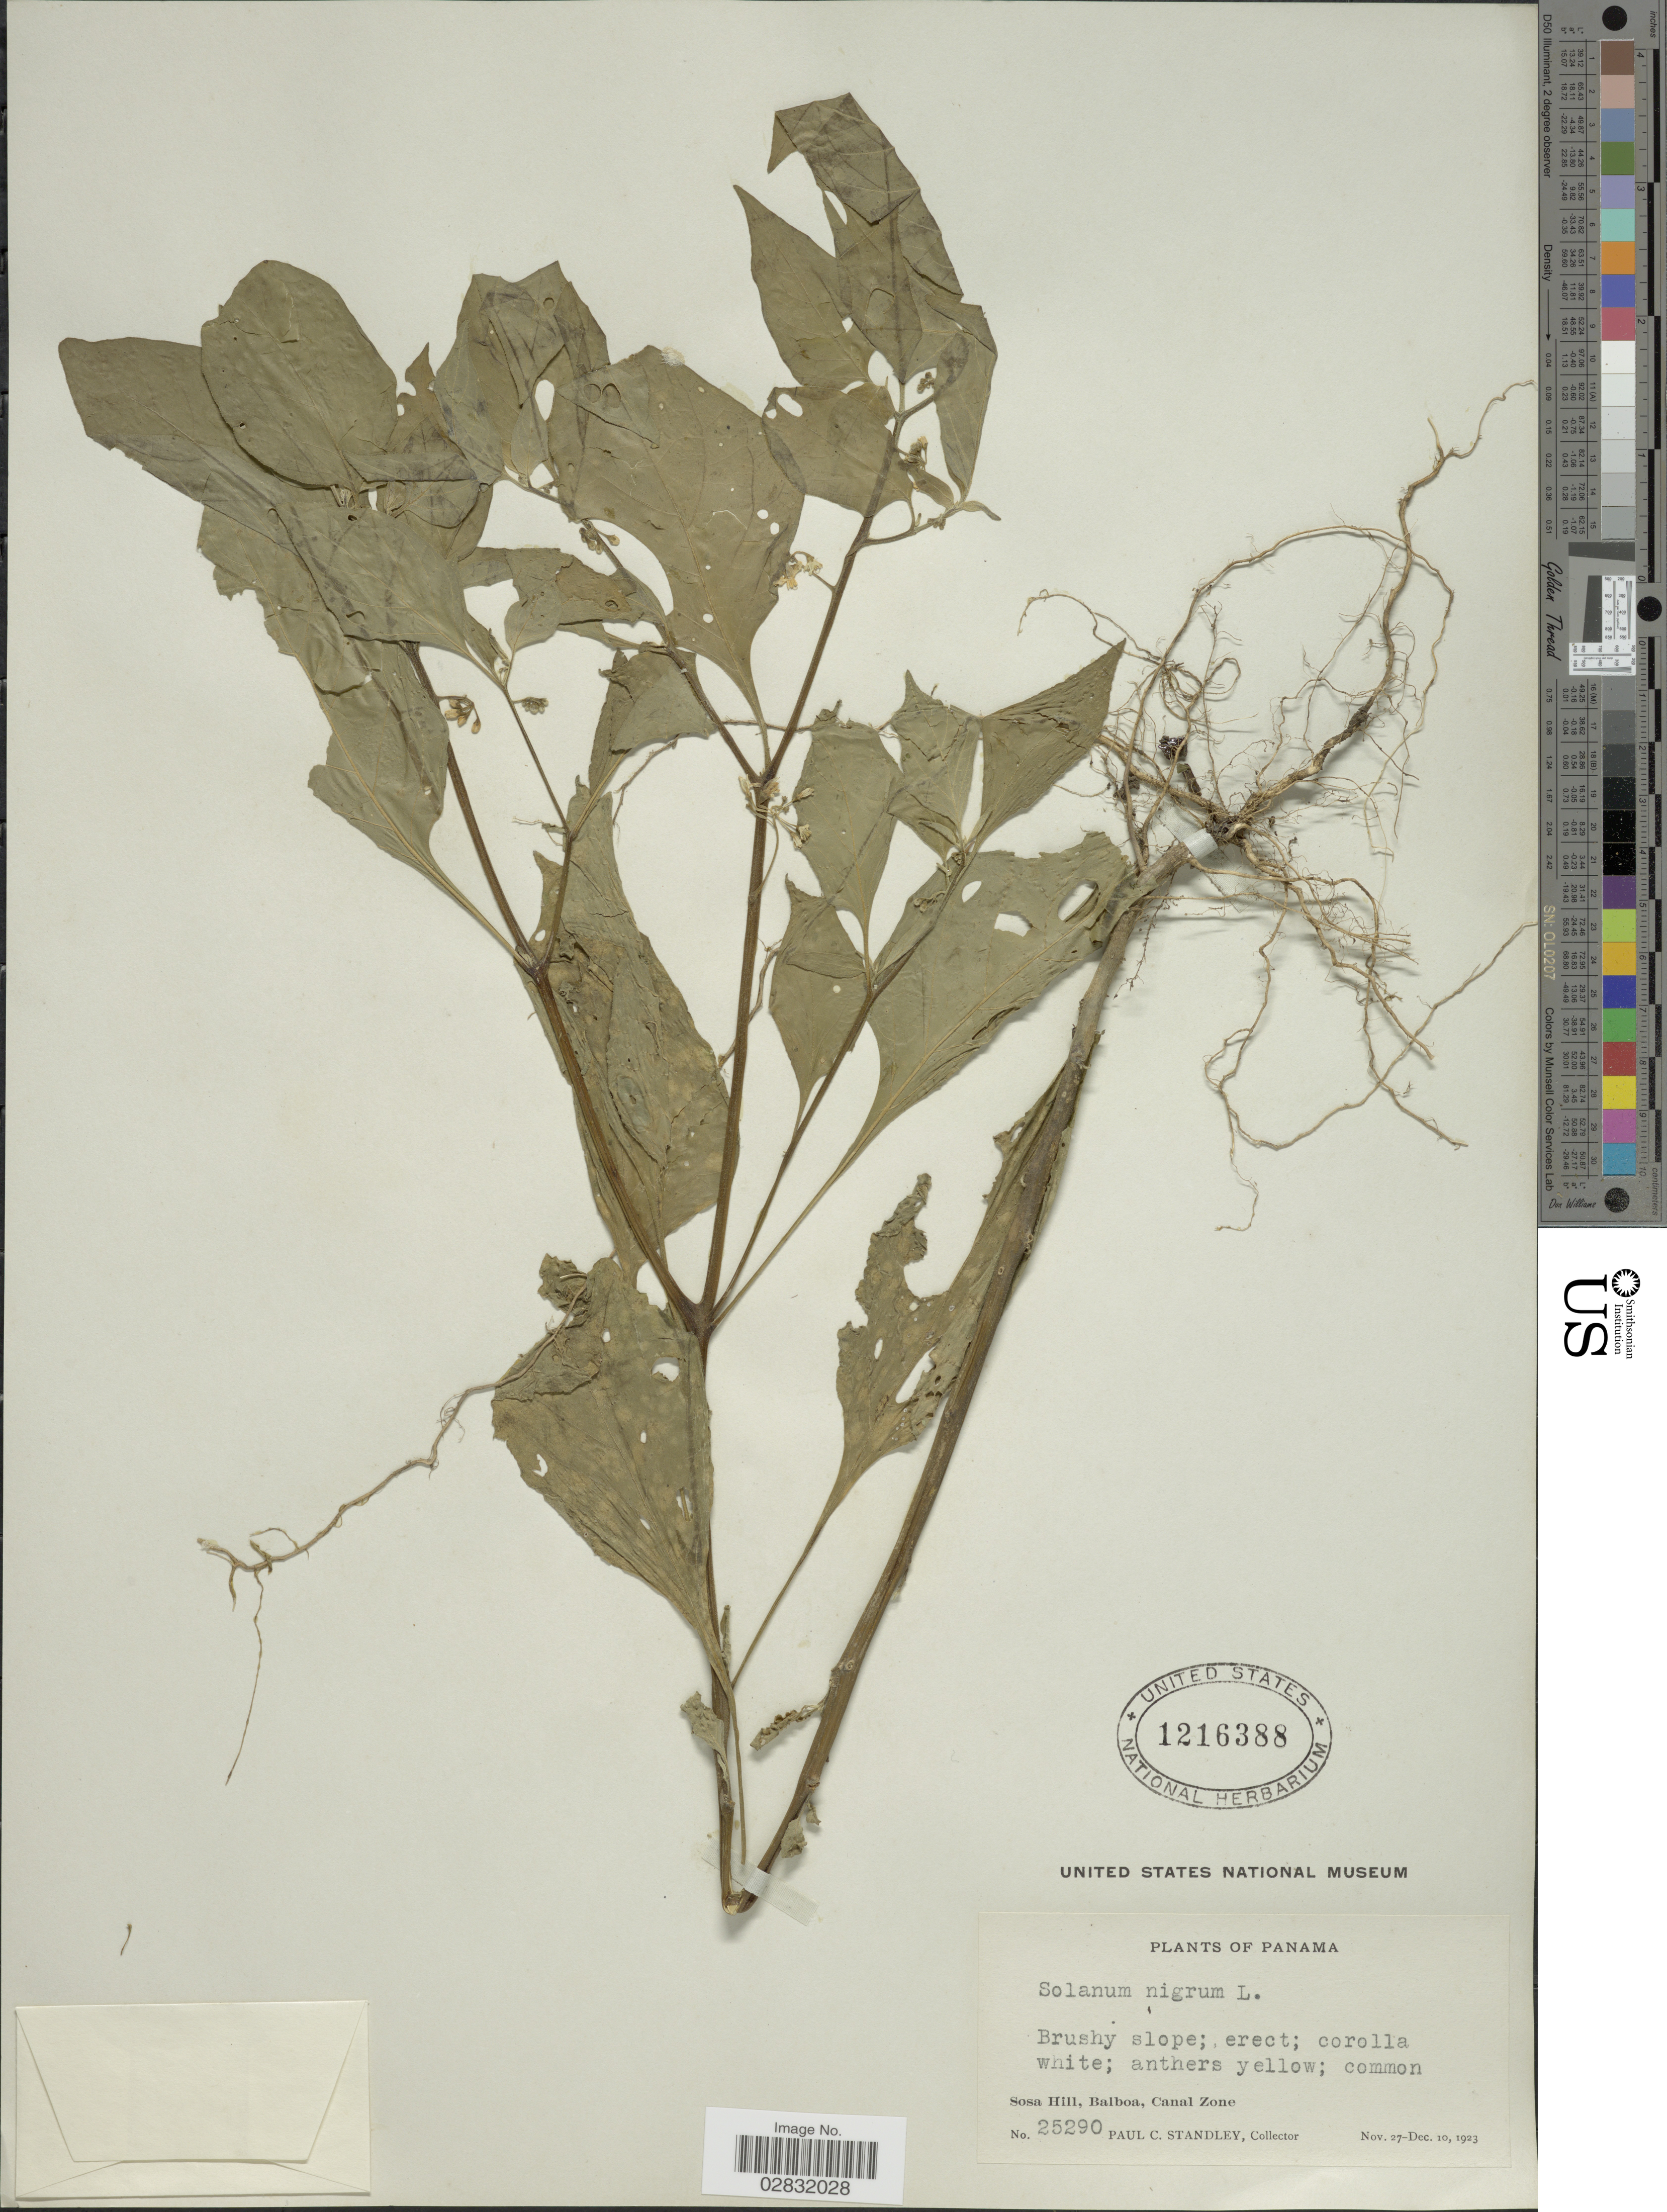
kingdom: Plantae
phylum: Tracheophyta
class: Magnoliopsida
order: Solanales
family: Solanaceae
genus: Solanum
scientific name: Solanum nigrum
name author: L.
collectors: P. C. Standley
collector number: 25290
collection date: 1923-11-27/1923-12-10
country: Panama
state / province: Colón / Panamá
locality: Sosa Hill, Balboa, Canal Zone.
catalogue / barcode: US 1216388